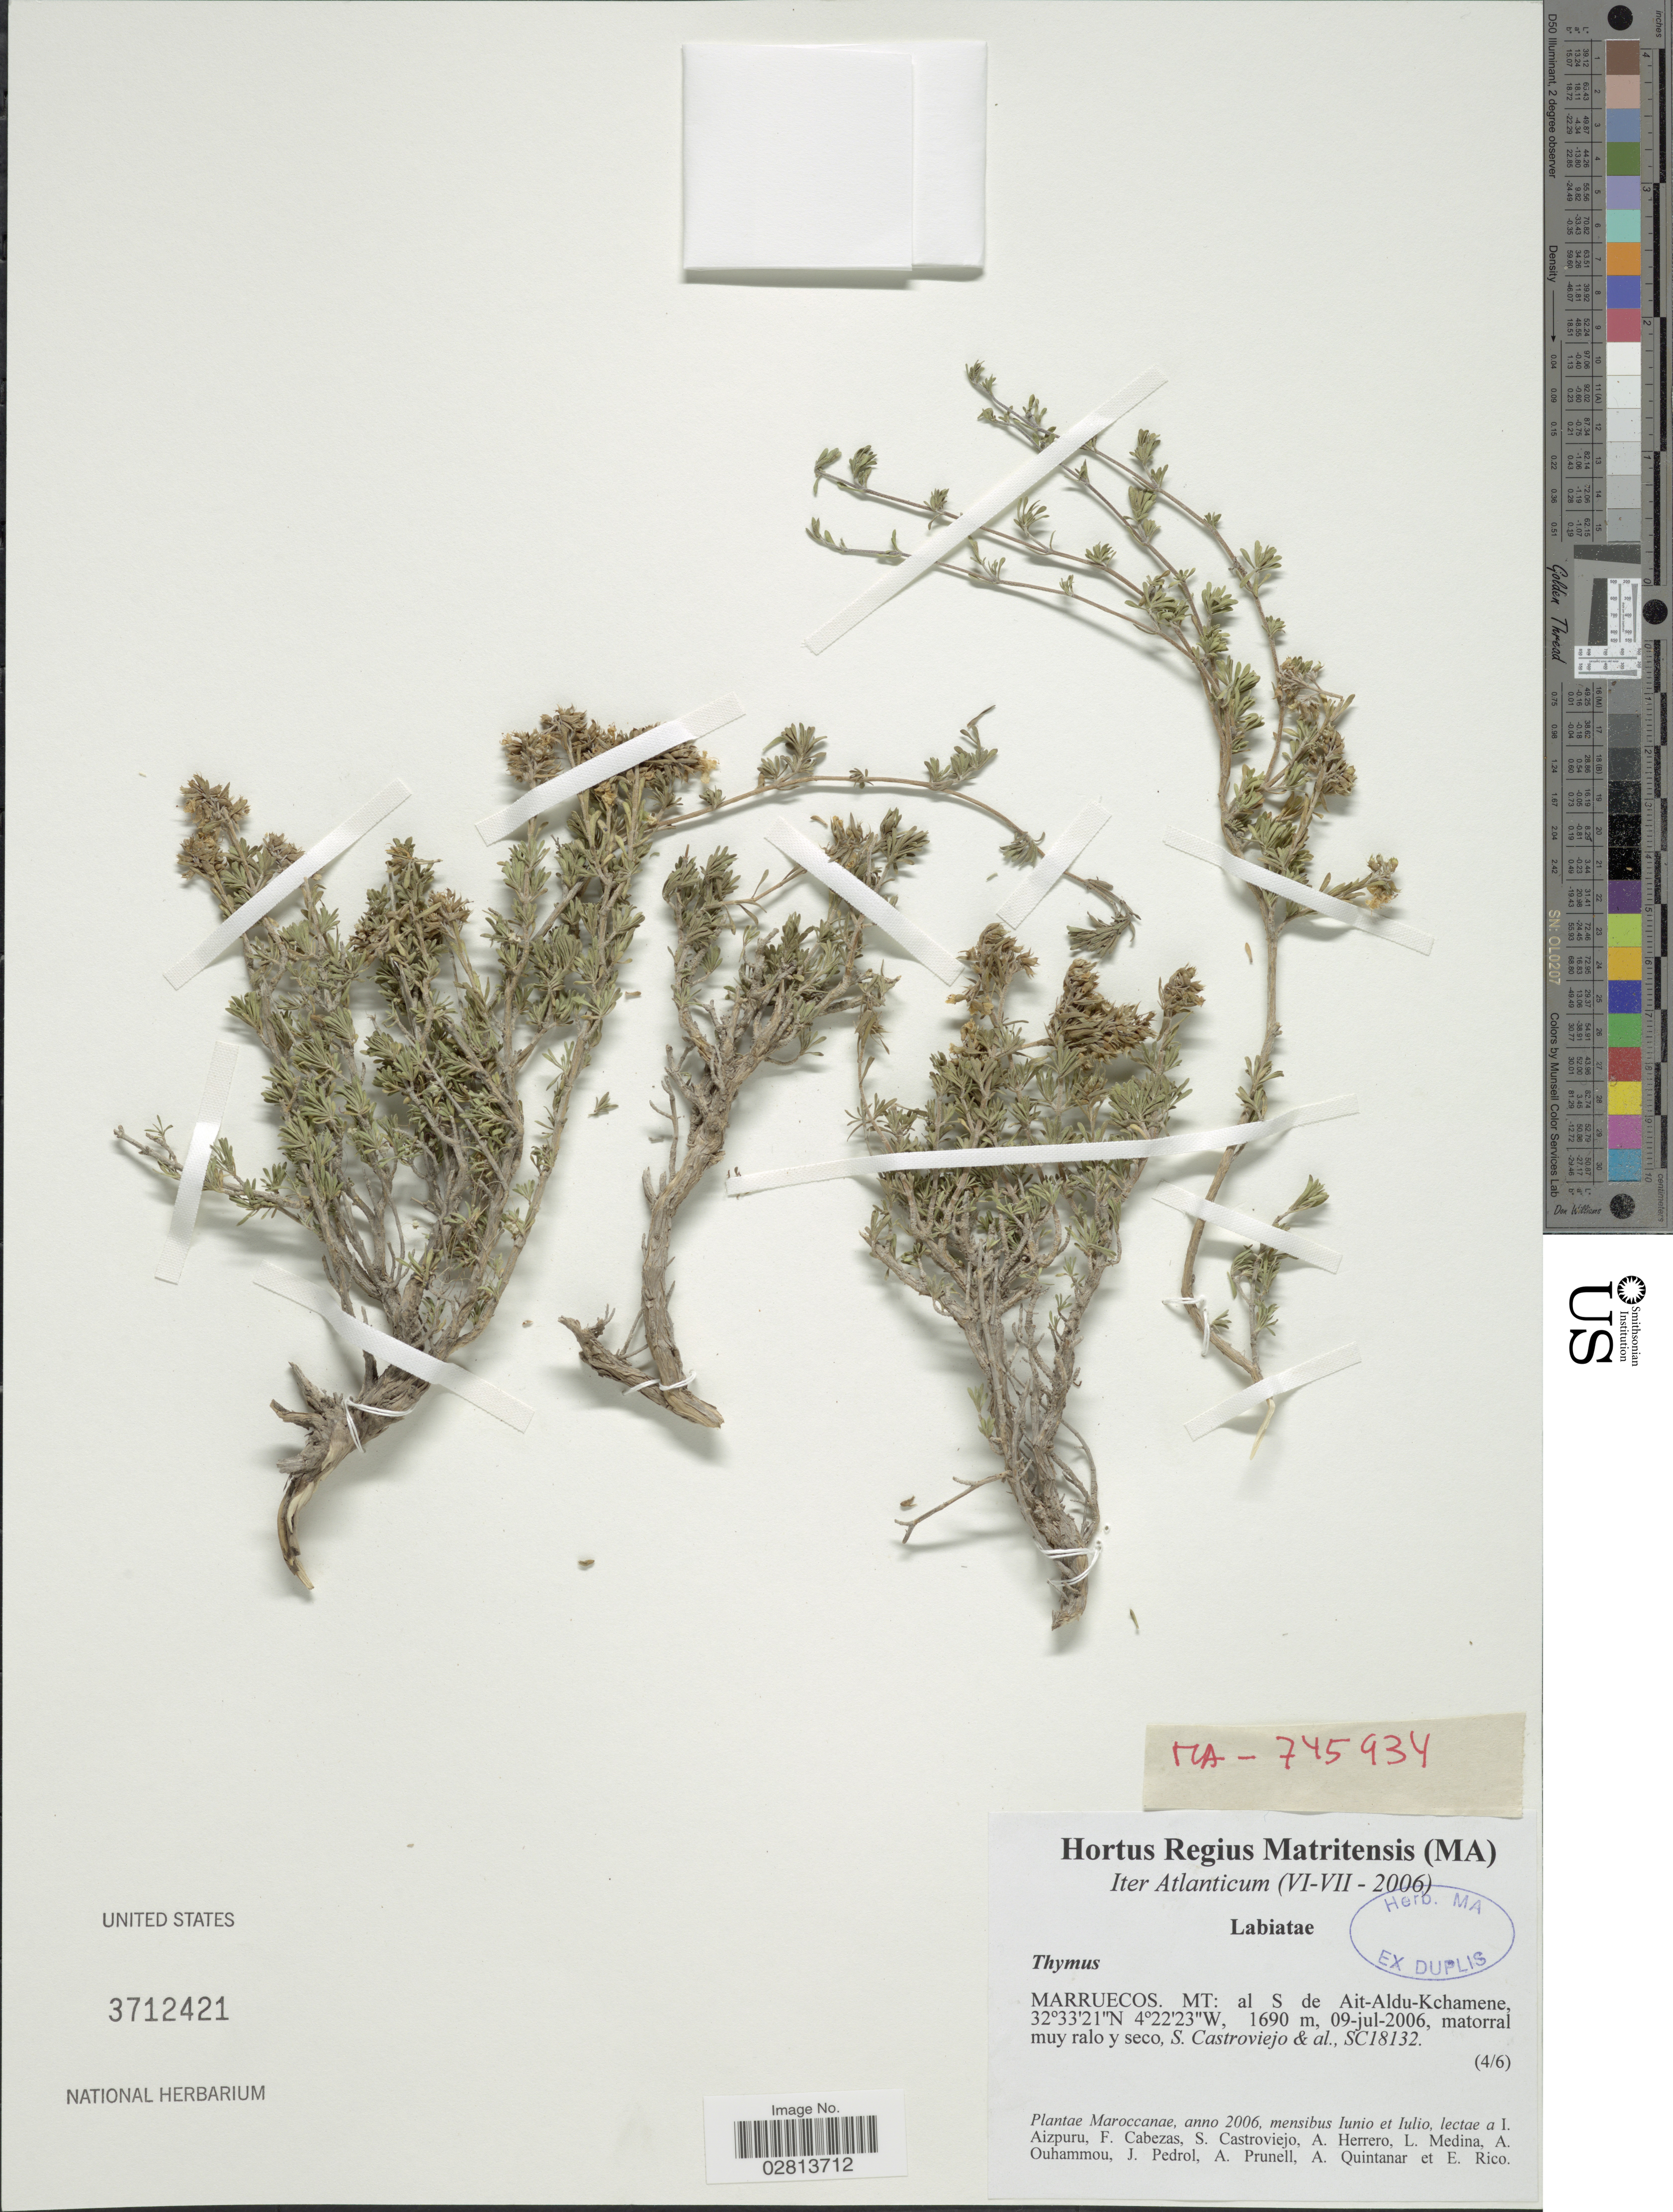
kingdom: Plantae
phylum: Tracheophyta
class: Magnoliopsida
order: Lamiales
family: Lamiaceae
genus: Thymus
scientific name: Thymus sp.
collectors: S. Castroviejo & et al.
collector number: SC18132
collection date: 2006-07-09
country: Morocco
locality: Atlanticum, Marruecos. Mt: al S de Ait-Aldu-Kchamene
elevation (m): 1690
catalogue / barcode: US 3712421